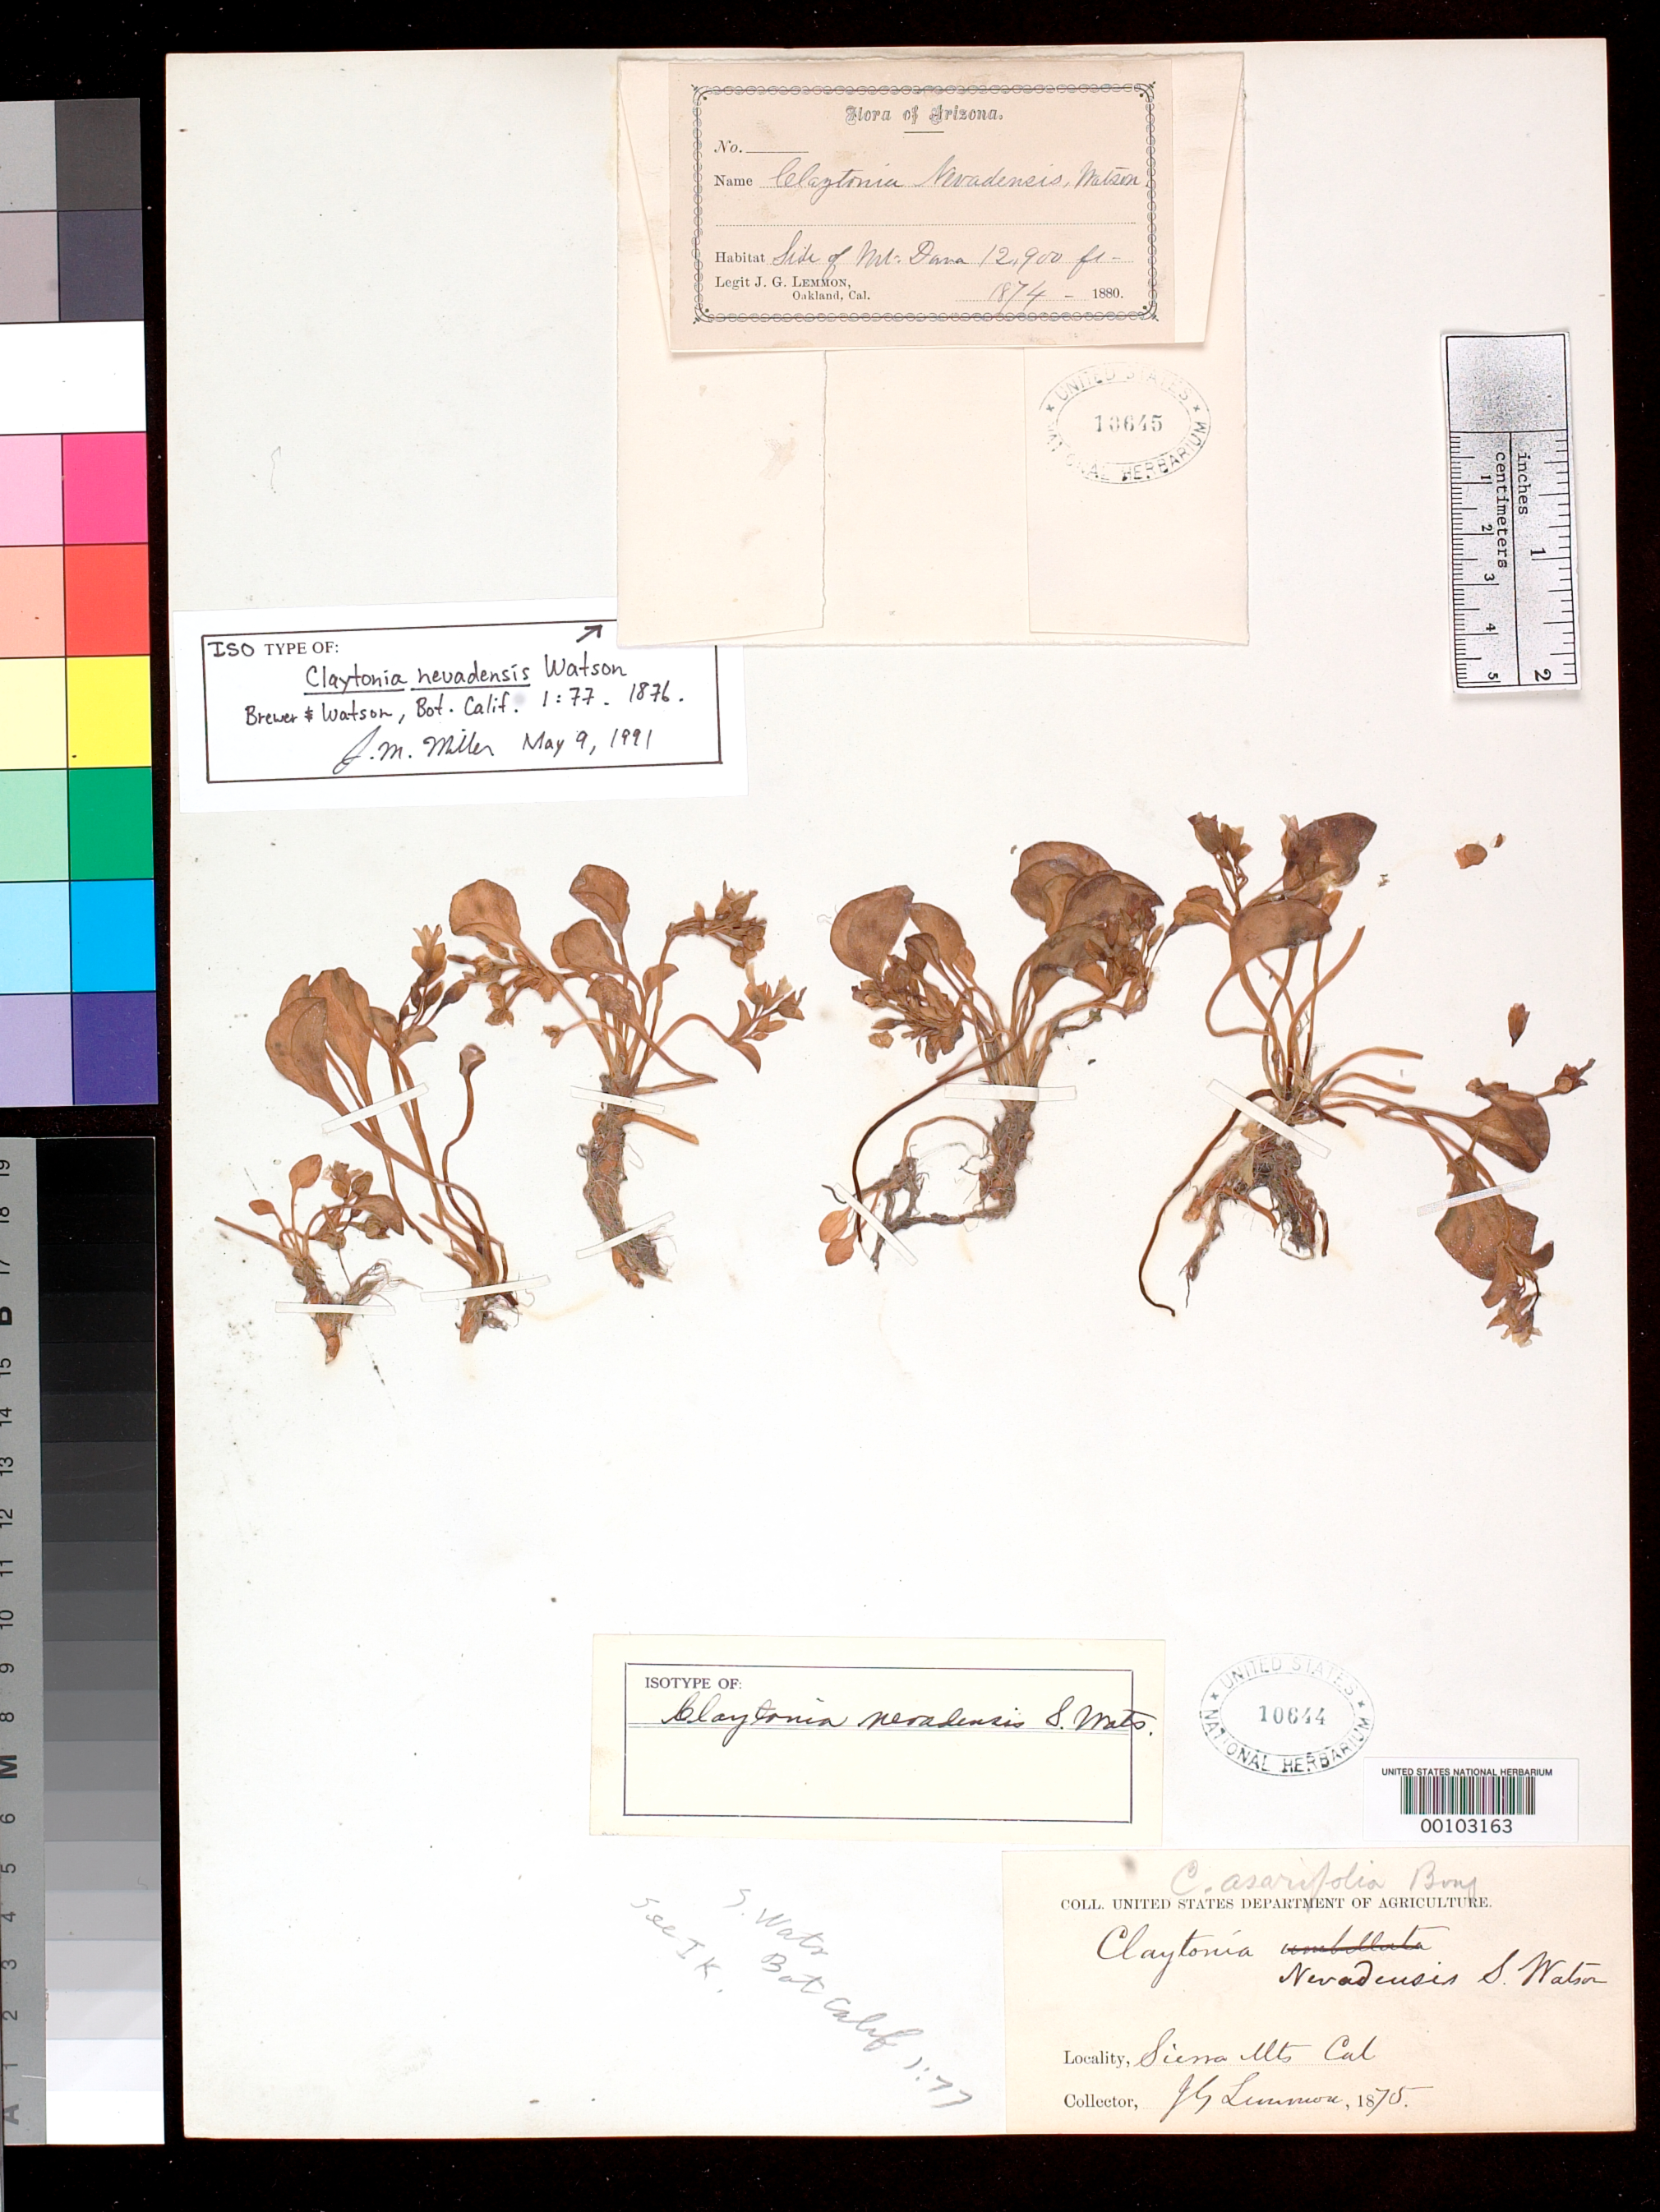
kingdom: Plantae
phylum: Tracheophyta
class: Magnoliopsida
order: Caryophyllales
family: Montiaceae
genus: Claytonia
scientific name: Claytonia nevadensis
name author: S. Watson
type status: Isotype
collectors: J. G. Lemmon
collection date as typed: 1875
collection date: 1875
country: United States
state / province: California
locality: Sierra Mts.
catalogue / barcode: US 10644